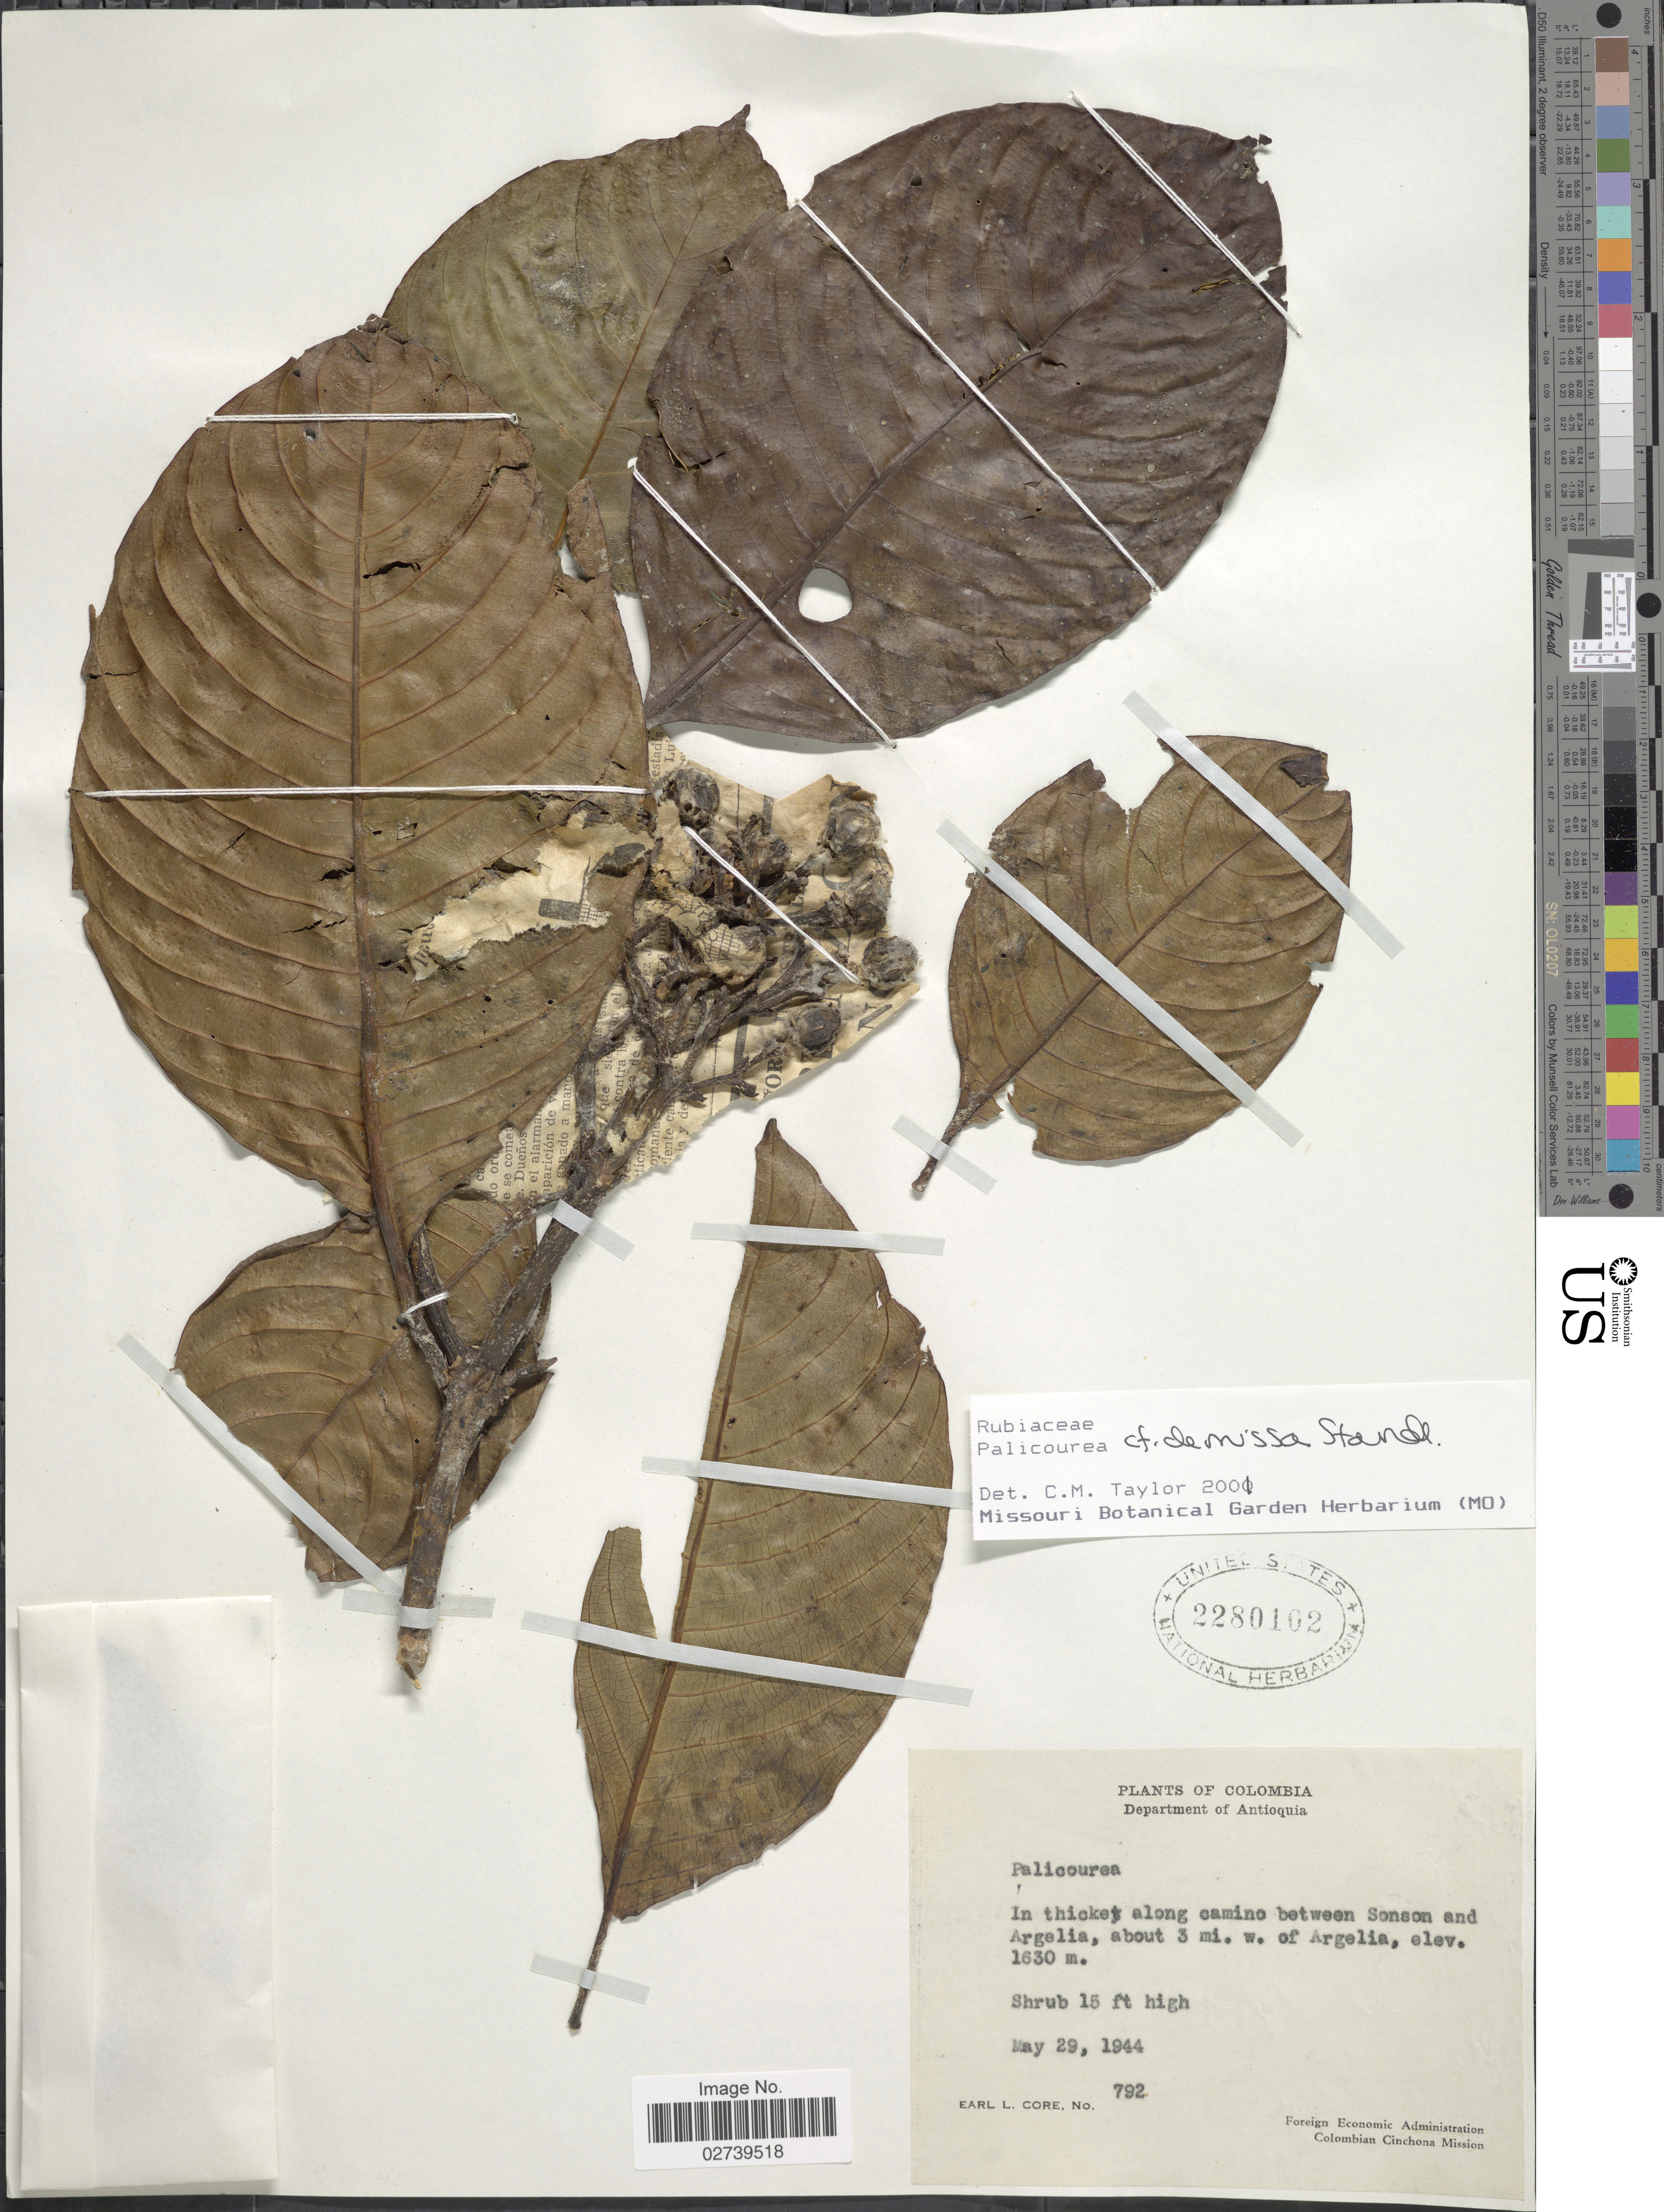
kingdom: Plantae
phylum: Tracheophyta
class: Magnoliopsida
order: Gentianales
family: Rubiaceae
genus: Palicourea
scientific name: Palicourea demissa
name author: Standl.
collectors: E. L. Core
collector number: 792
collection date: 1944-05-29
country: Colombia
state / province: Antioquia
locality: In thicket along camino between Sonson and Argelia, about 3 mi. w. of Argelia.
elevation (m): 1630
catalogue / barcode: US 2280102